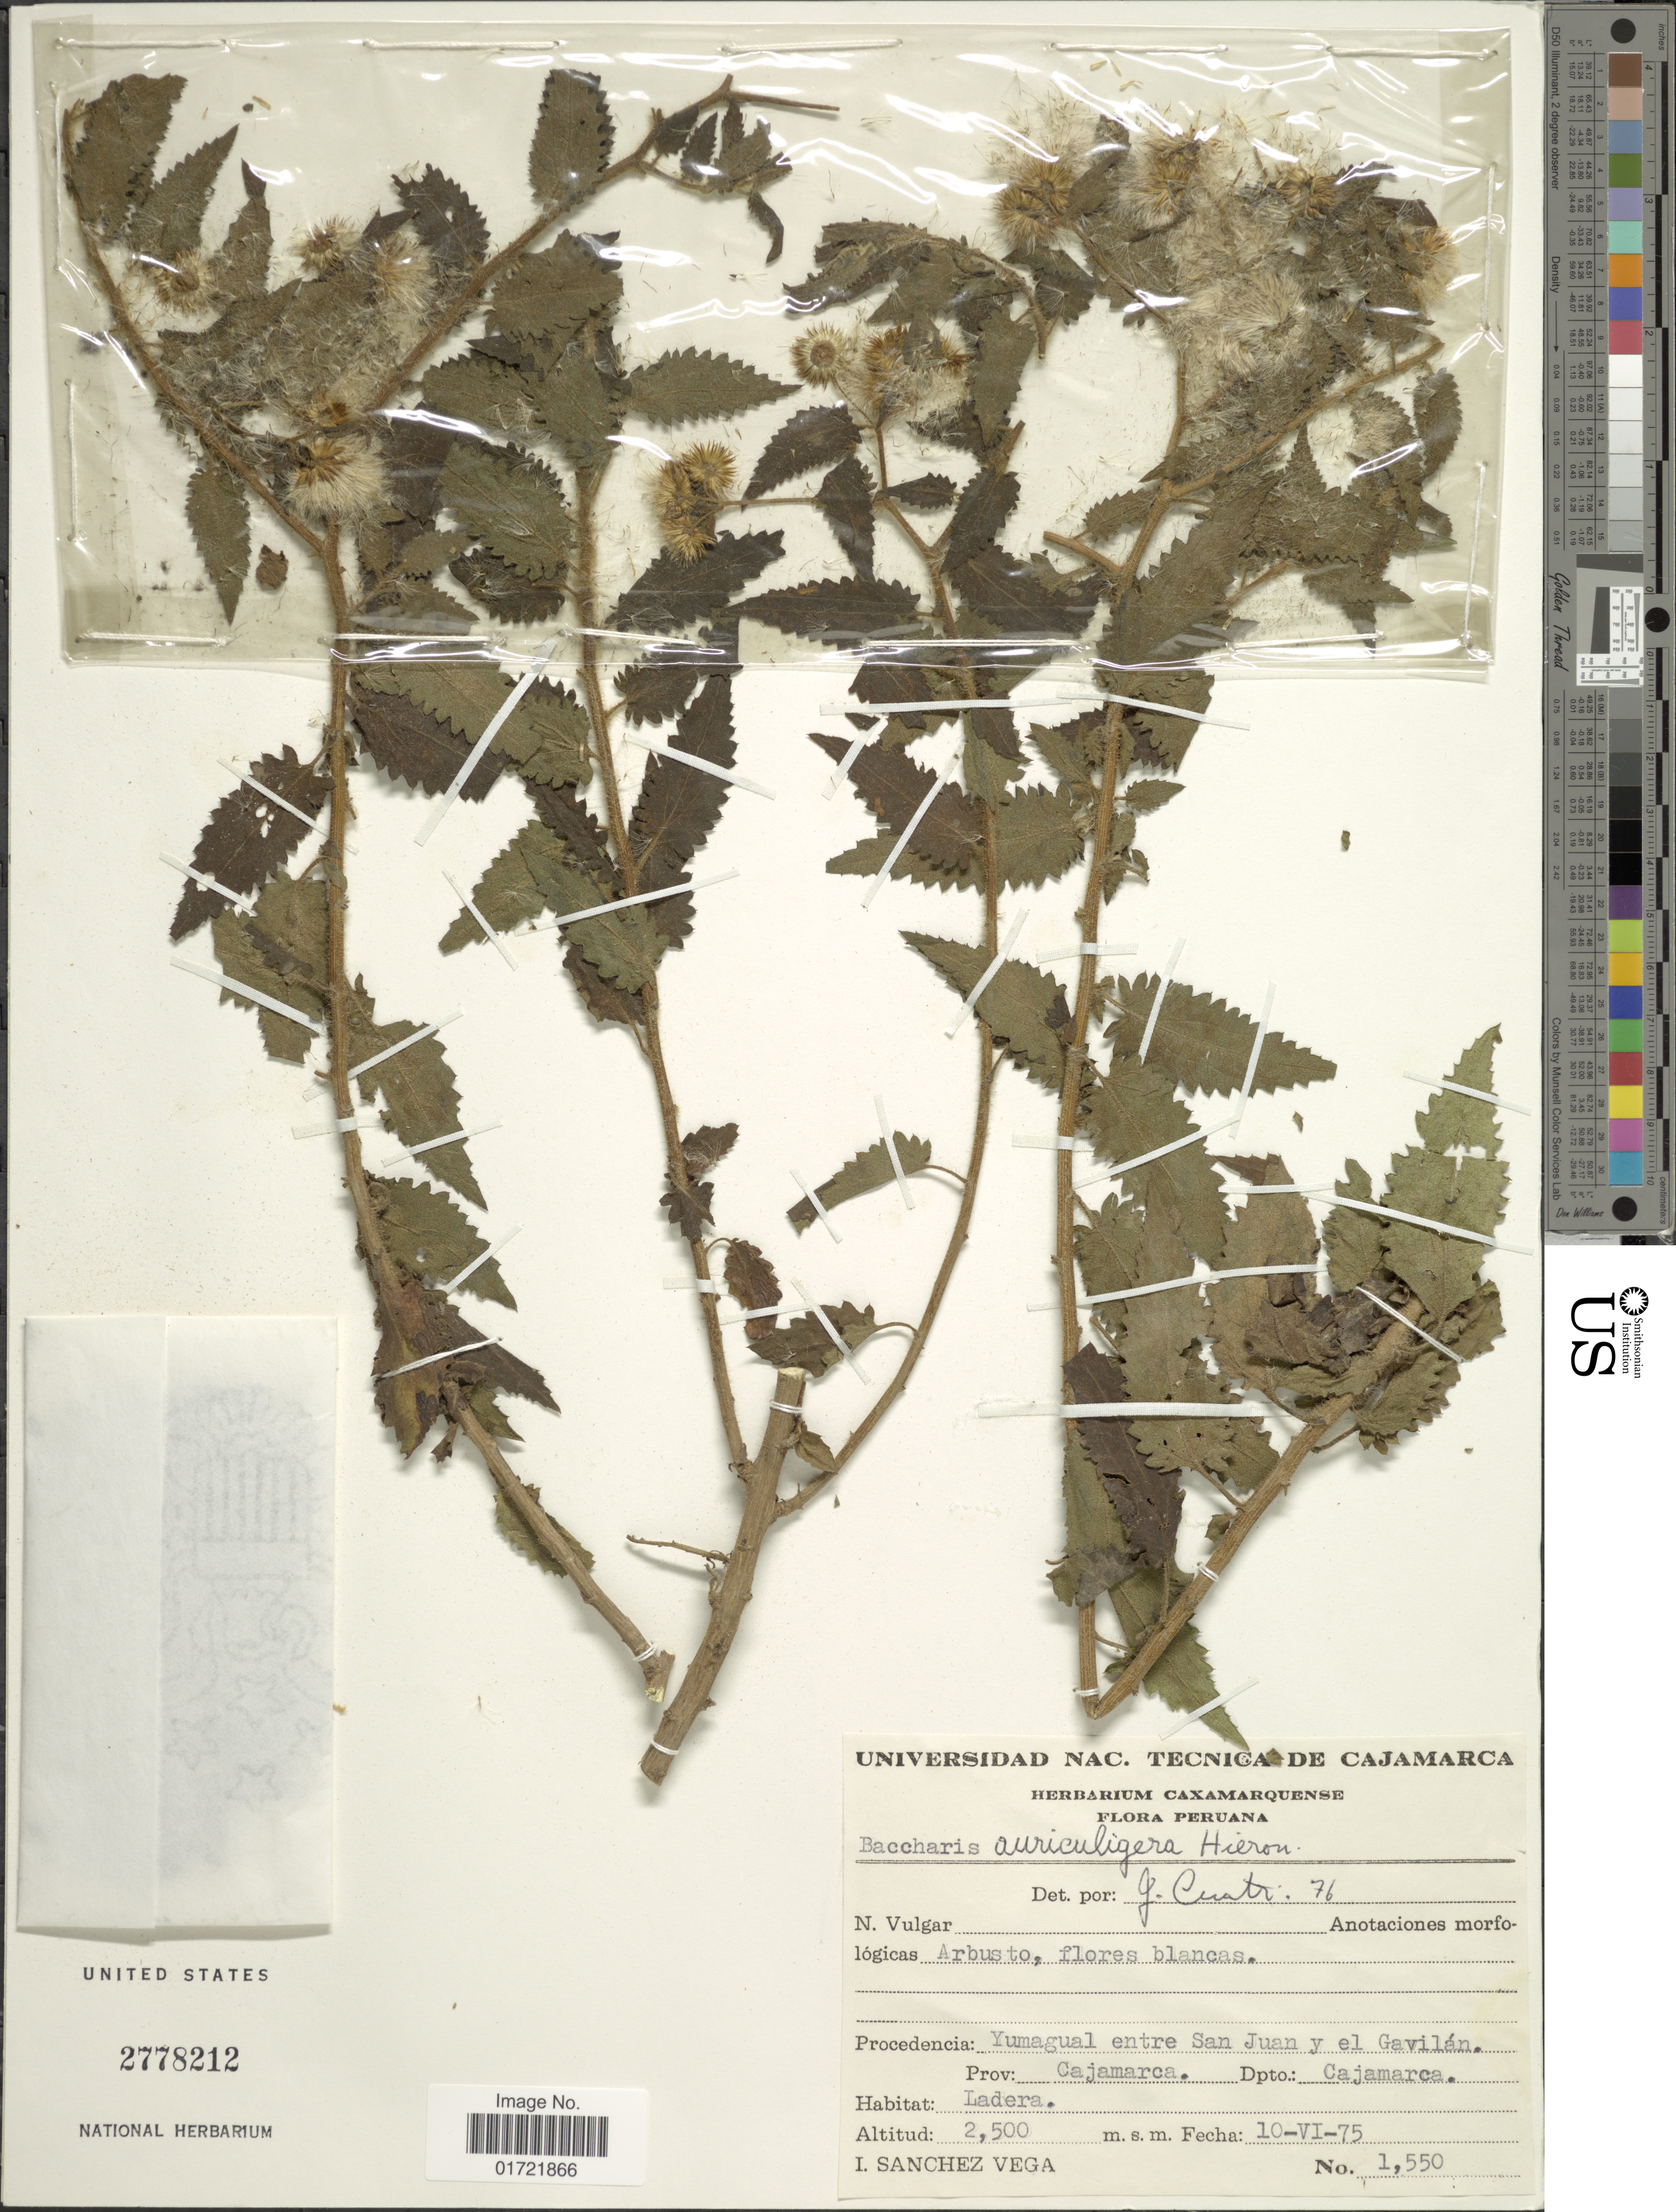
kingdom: Plantae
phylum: Tracheophyta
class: Magnoliopsida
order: Asterales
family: Asteraceae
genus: Baccharis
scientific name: Baccharis auriculigera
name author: Hieron.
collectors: I. Sánchez Vega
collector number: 1550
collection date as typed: Transcribed d/m/y: 10/6/75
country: Peru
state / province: Cajamarca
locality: Yumagal entre San Juan y el Gavilan. Dept. Cajamarca.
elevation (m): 2500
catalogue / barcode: US 2778212